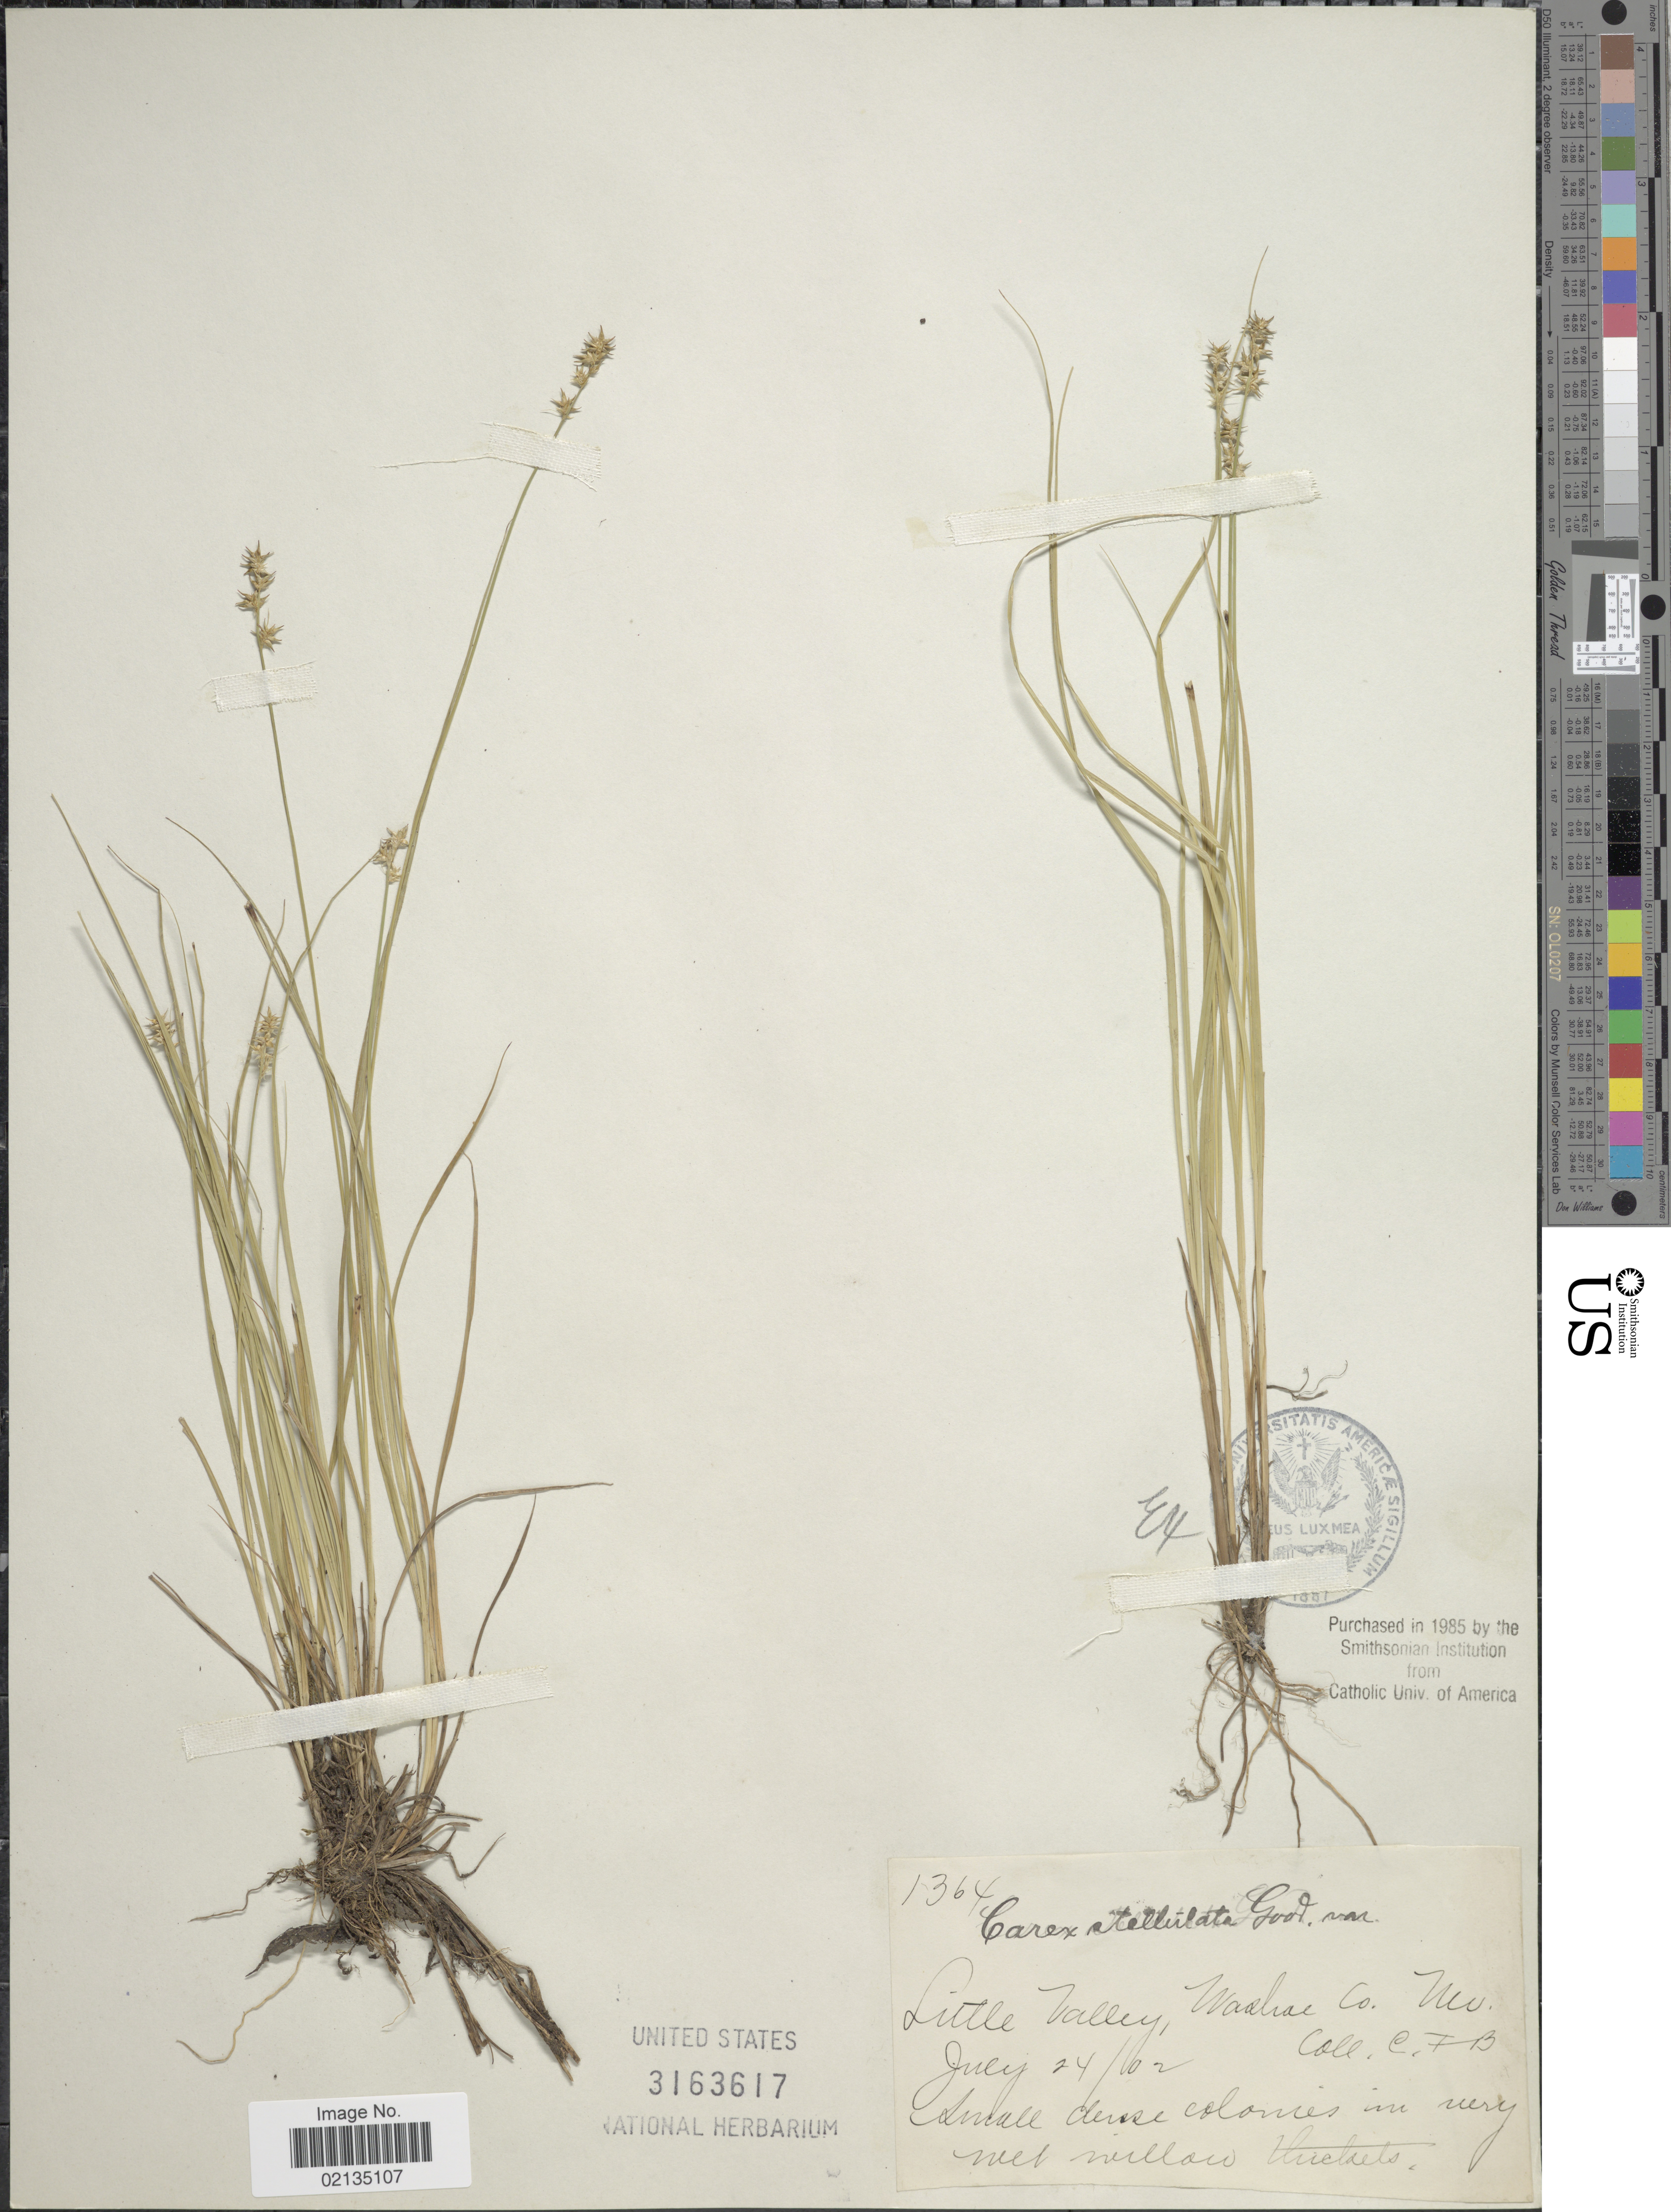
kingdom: Plantae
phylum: Tracheophyta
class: Liliopsida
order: Poales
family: Cyperaceae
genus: Carex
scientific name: Carex echinata subsp. echinata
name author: Murray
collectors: C. F. B.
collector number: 1364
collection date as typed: Transcribed d/m/y: 24/7/2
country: United States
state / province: Missouri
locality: Little Valley, Washoe Co.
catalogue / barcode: US 3163617